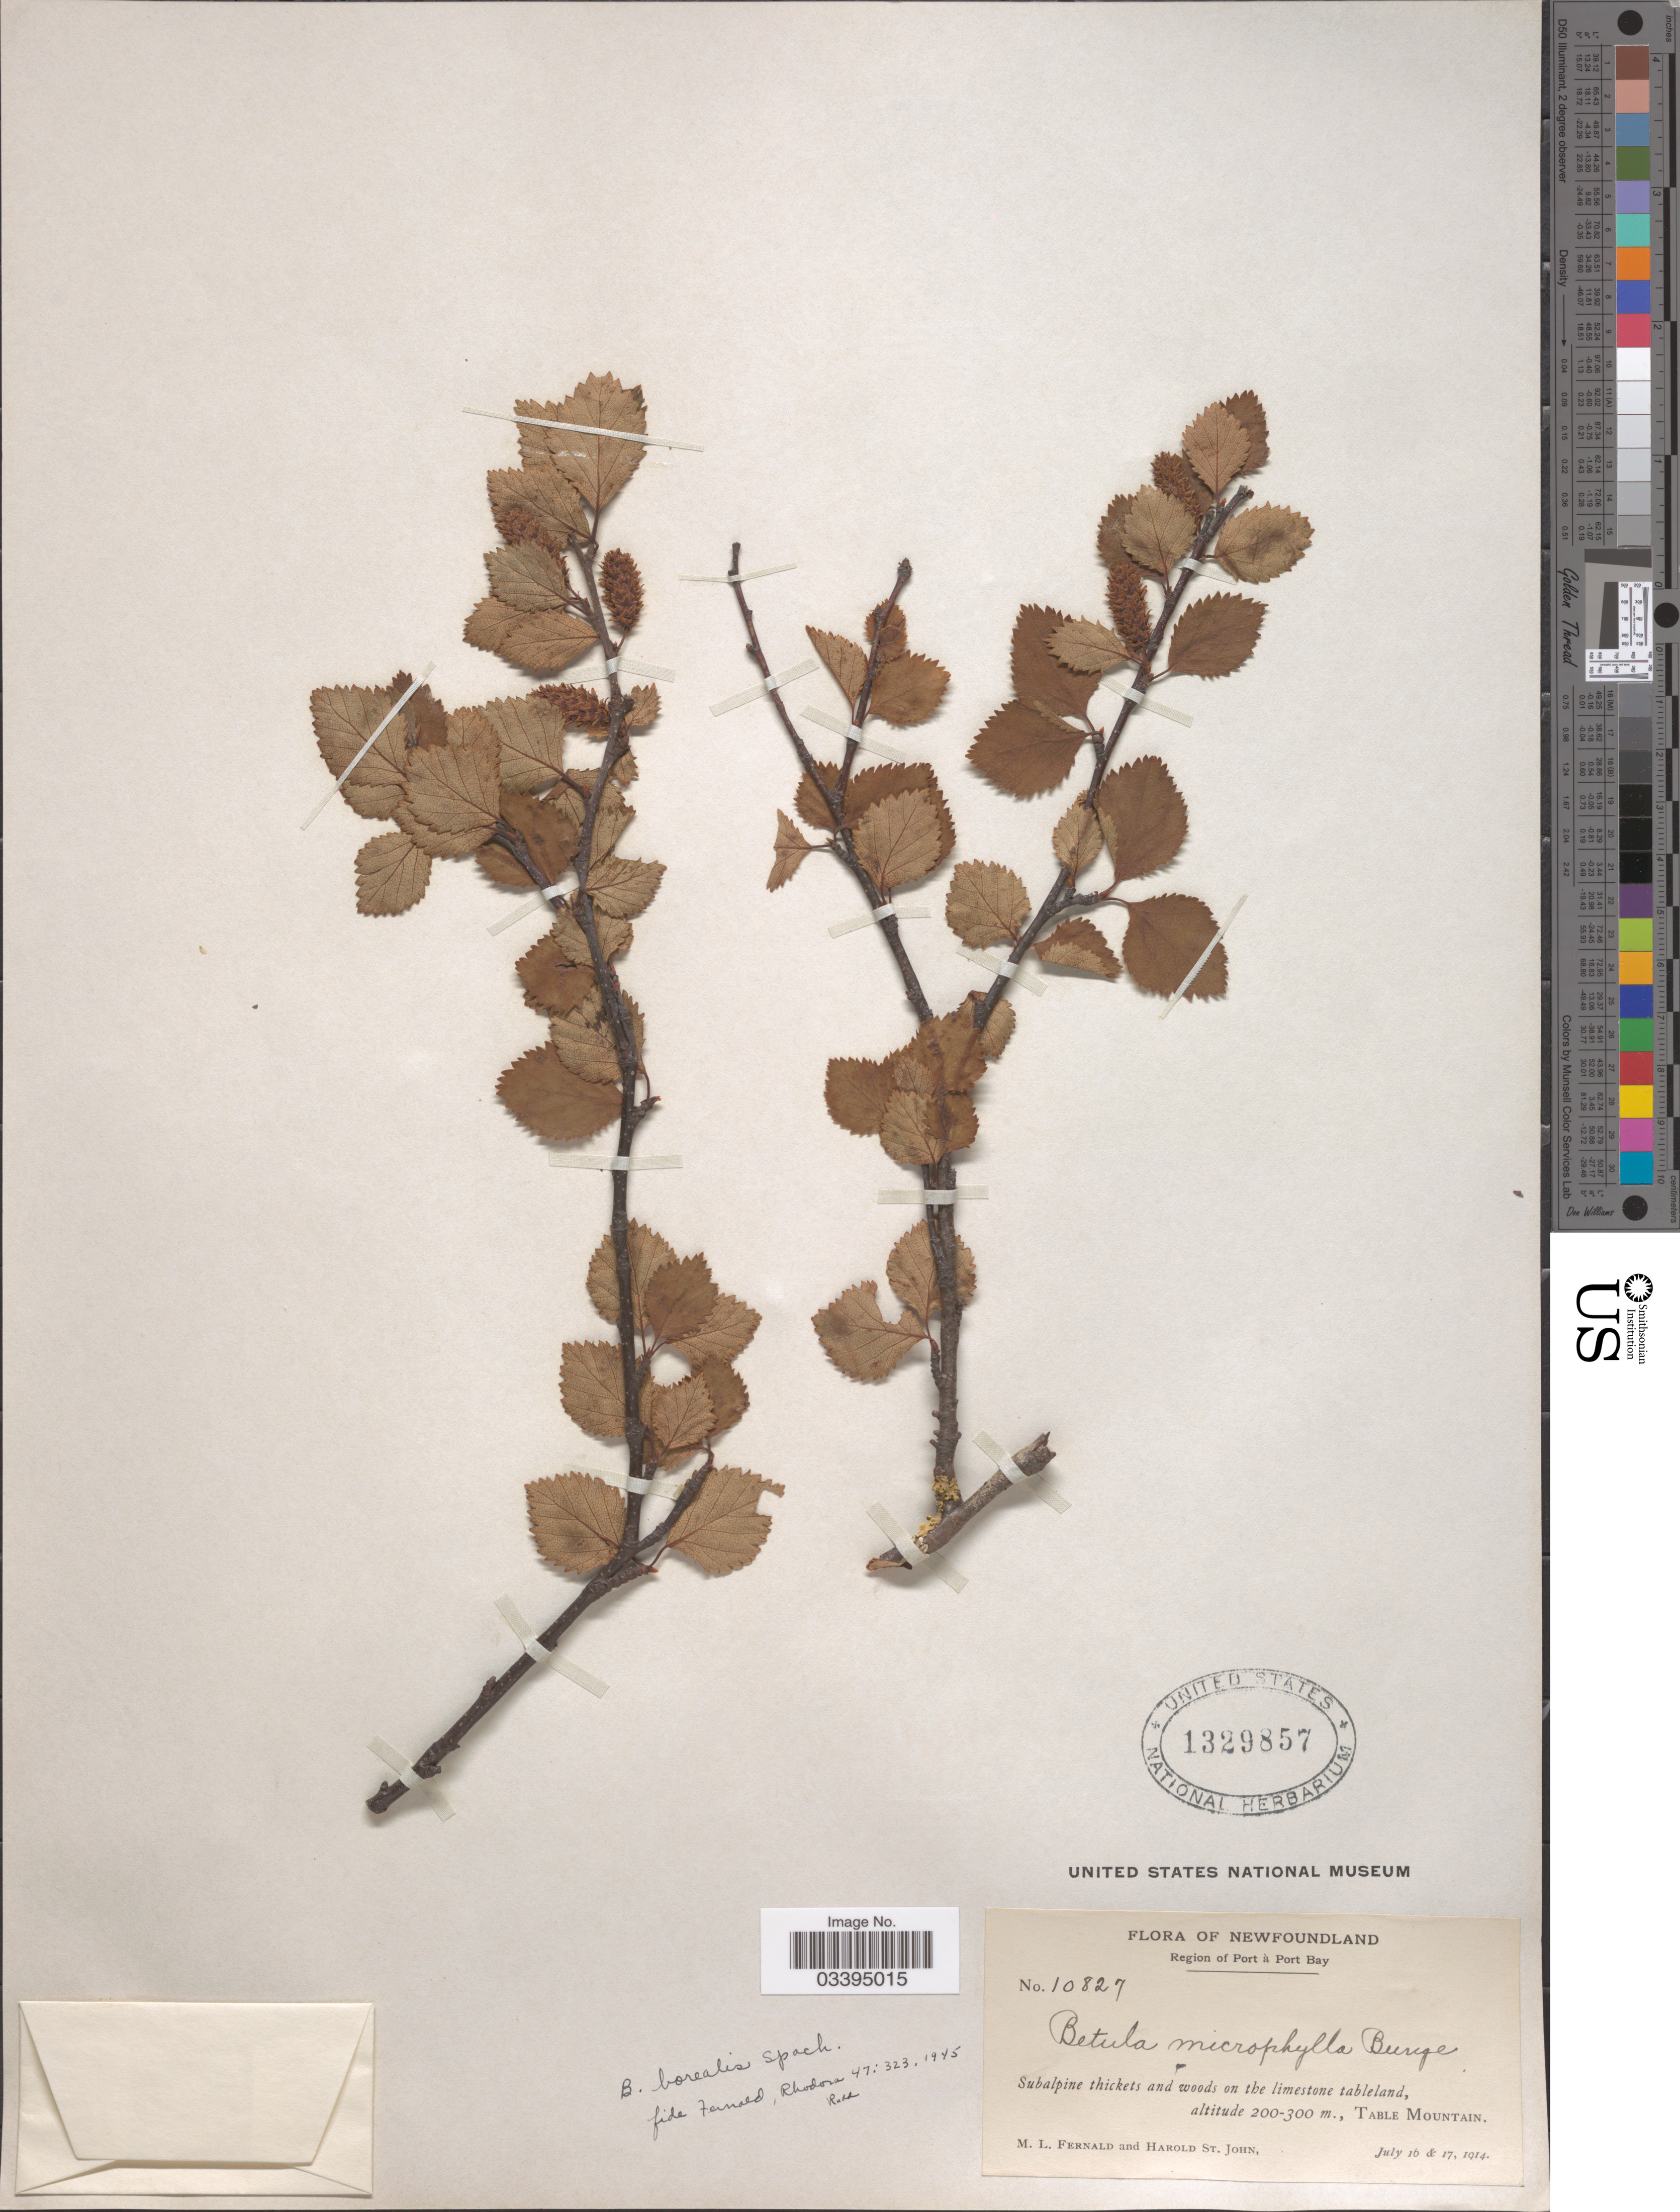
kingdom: Plantae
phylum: Tracheophyta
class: Magnoliopsida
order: Fagales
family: Betulaceae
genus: Betula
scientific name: Betula borealis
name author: Spach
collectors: M. L. Fernald & H. St. John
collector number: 10827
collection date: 1914-07-16/1914-07-17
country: Canada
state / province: Newfoundland and Labrador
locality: Region of Port à Port Bay. Table Mountain.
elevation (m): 200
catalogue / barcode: US 1329857